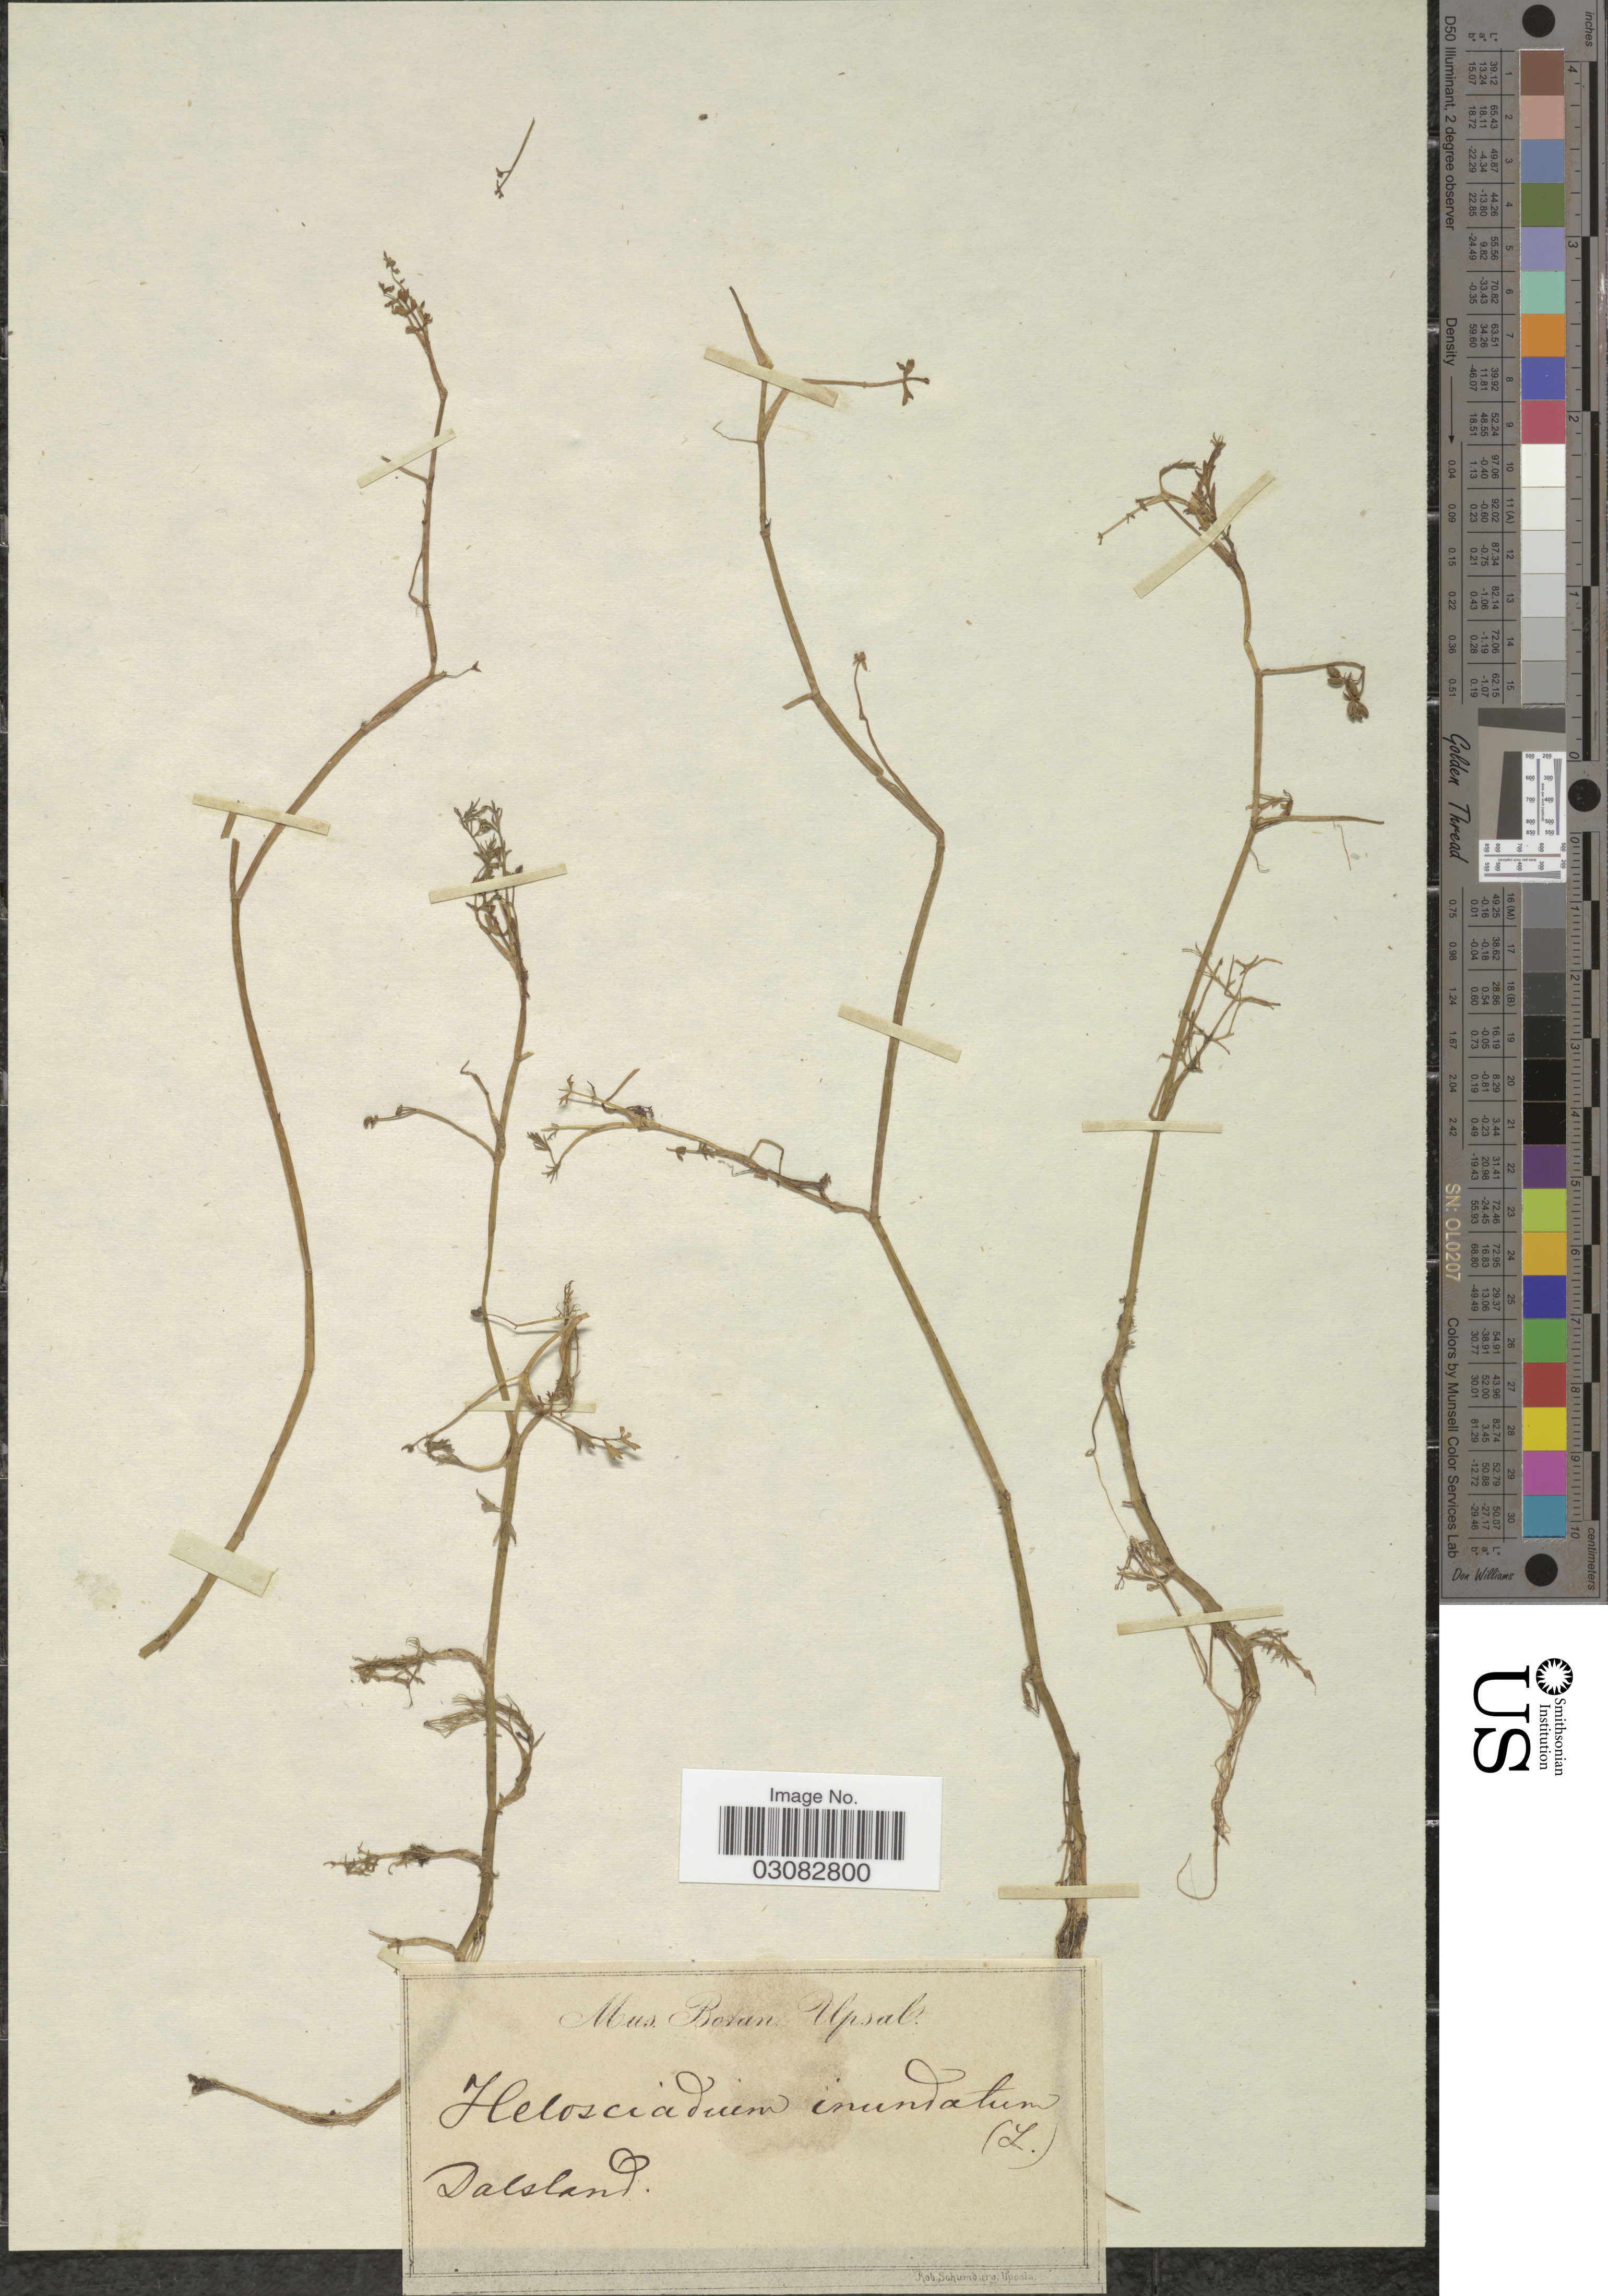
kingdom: Plantae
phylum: Tracheophyta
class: Magnoliopsida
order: Apiales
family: Apiaceae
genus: Apium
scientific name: Apium inundatum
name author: (L.) Rchb. f.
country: Sweden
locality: Dalsland.